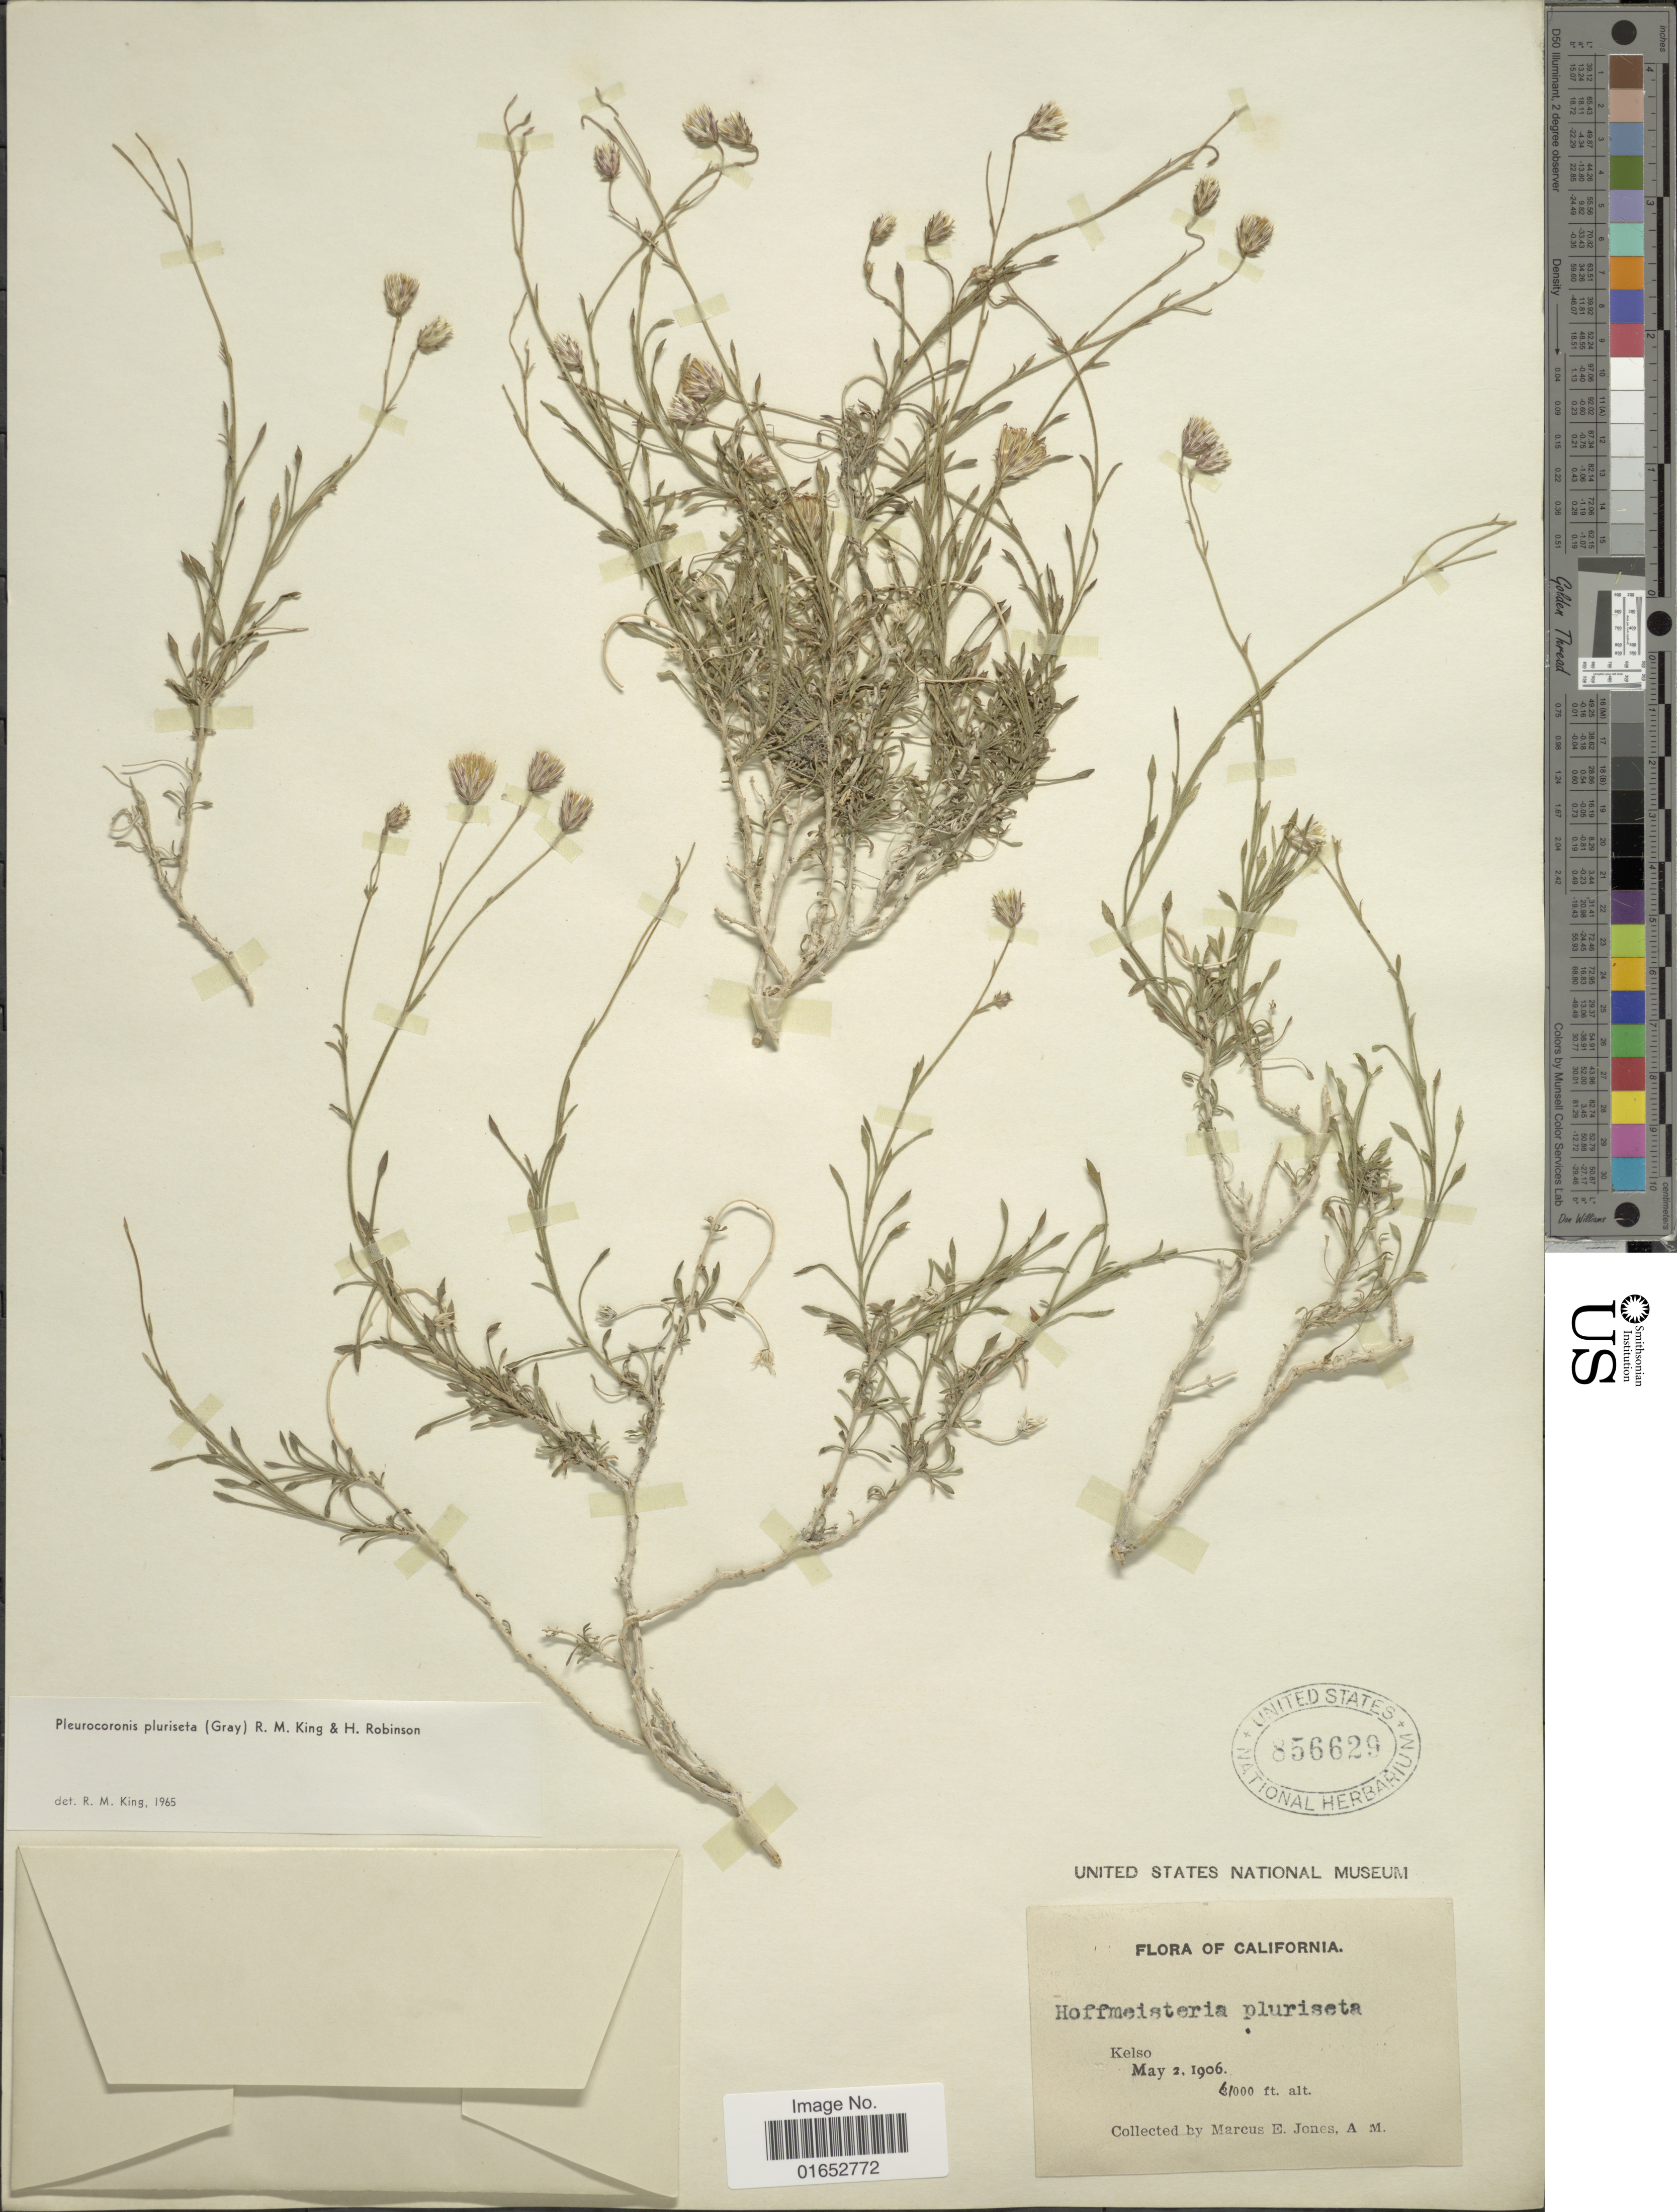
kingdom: Plantae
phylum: Tracheophyta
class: Magnoliopsida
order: Asterales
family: Asteraceae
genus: Pleurocoronis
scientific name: Pleurocoronis pluriseta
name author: (A. Gray) R.M. King & H. Rob.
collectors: M. E. Jones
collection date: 1906-05-02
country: United States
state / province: California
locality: Kelso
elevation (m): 1219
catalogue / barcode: US 856629